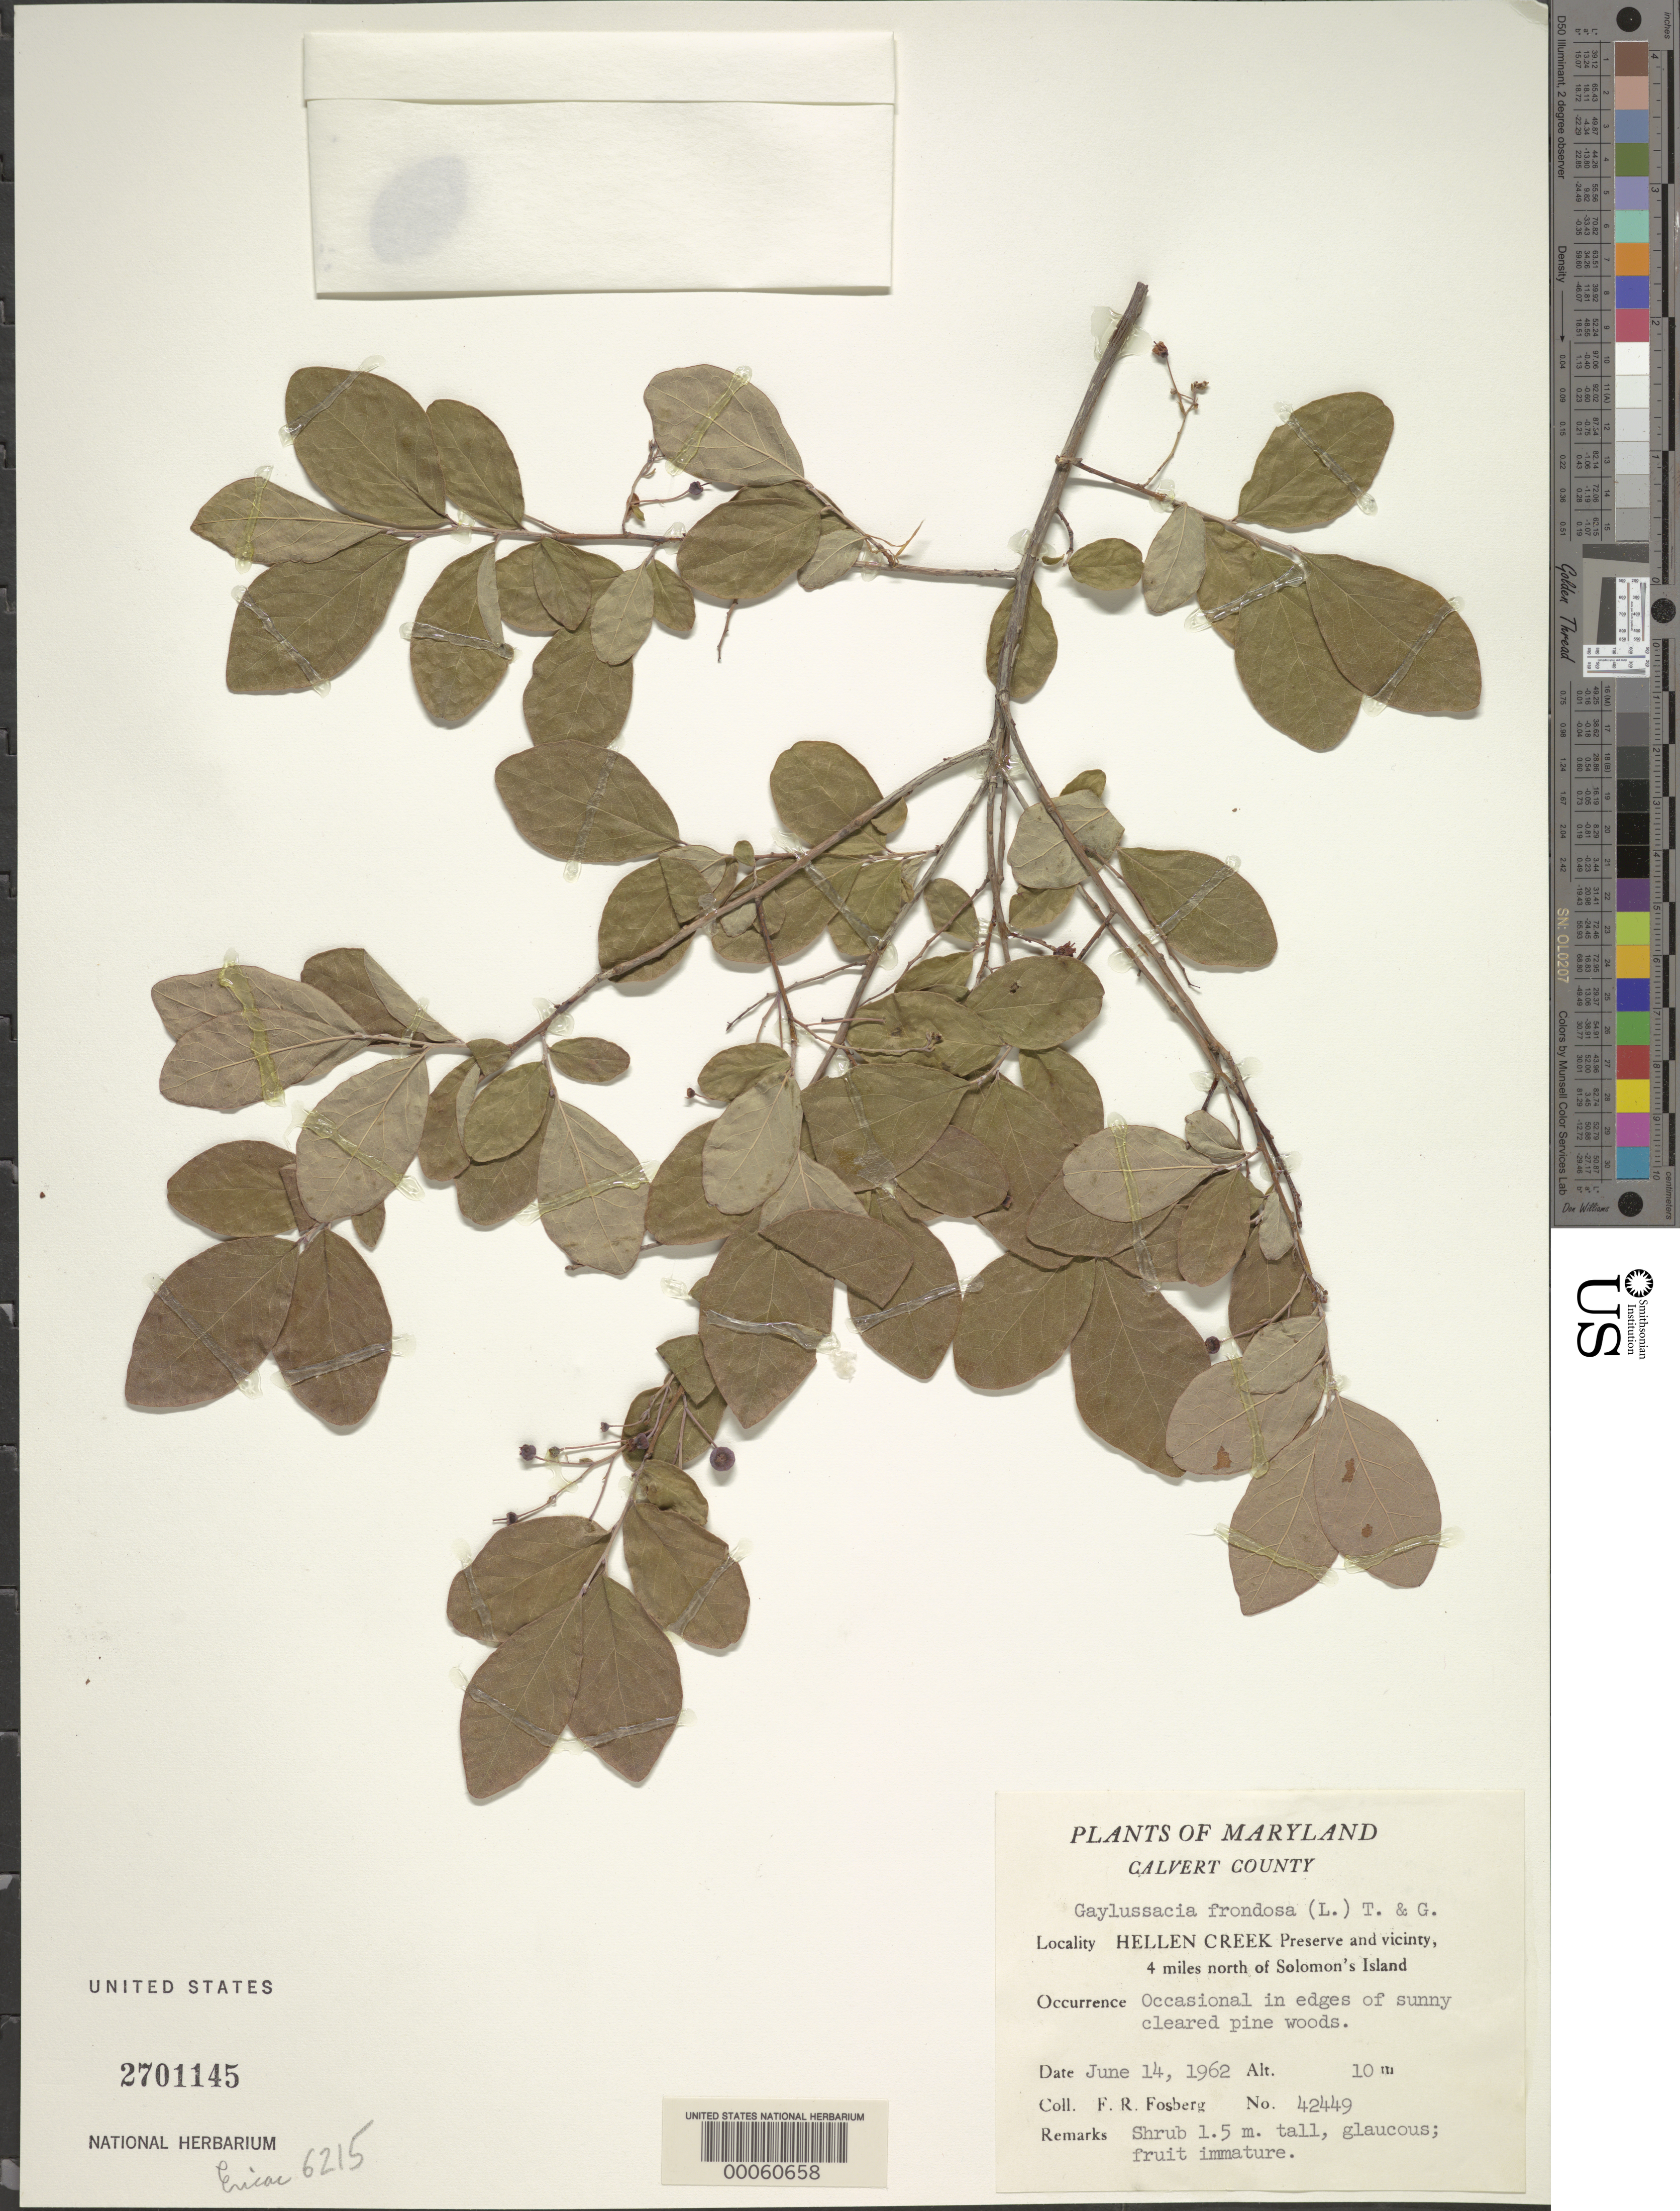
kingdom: Plantae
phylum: Tracheophyta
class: Magnoliopsida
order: Ericales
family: Ericaceae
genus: Gaylussacia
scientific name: Gaylussacia frondosa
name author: (L.) Torr. & A. Gray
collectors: F. R. Fosberg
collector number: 42449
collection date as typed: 14 Jun 1962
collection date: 1962-06-14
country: United States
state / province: Maryland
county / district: Calvert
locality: Hellen Creek Preserve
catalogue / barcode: US 2701145